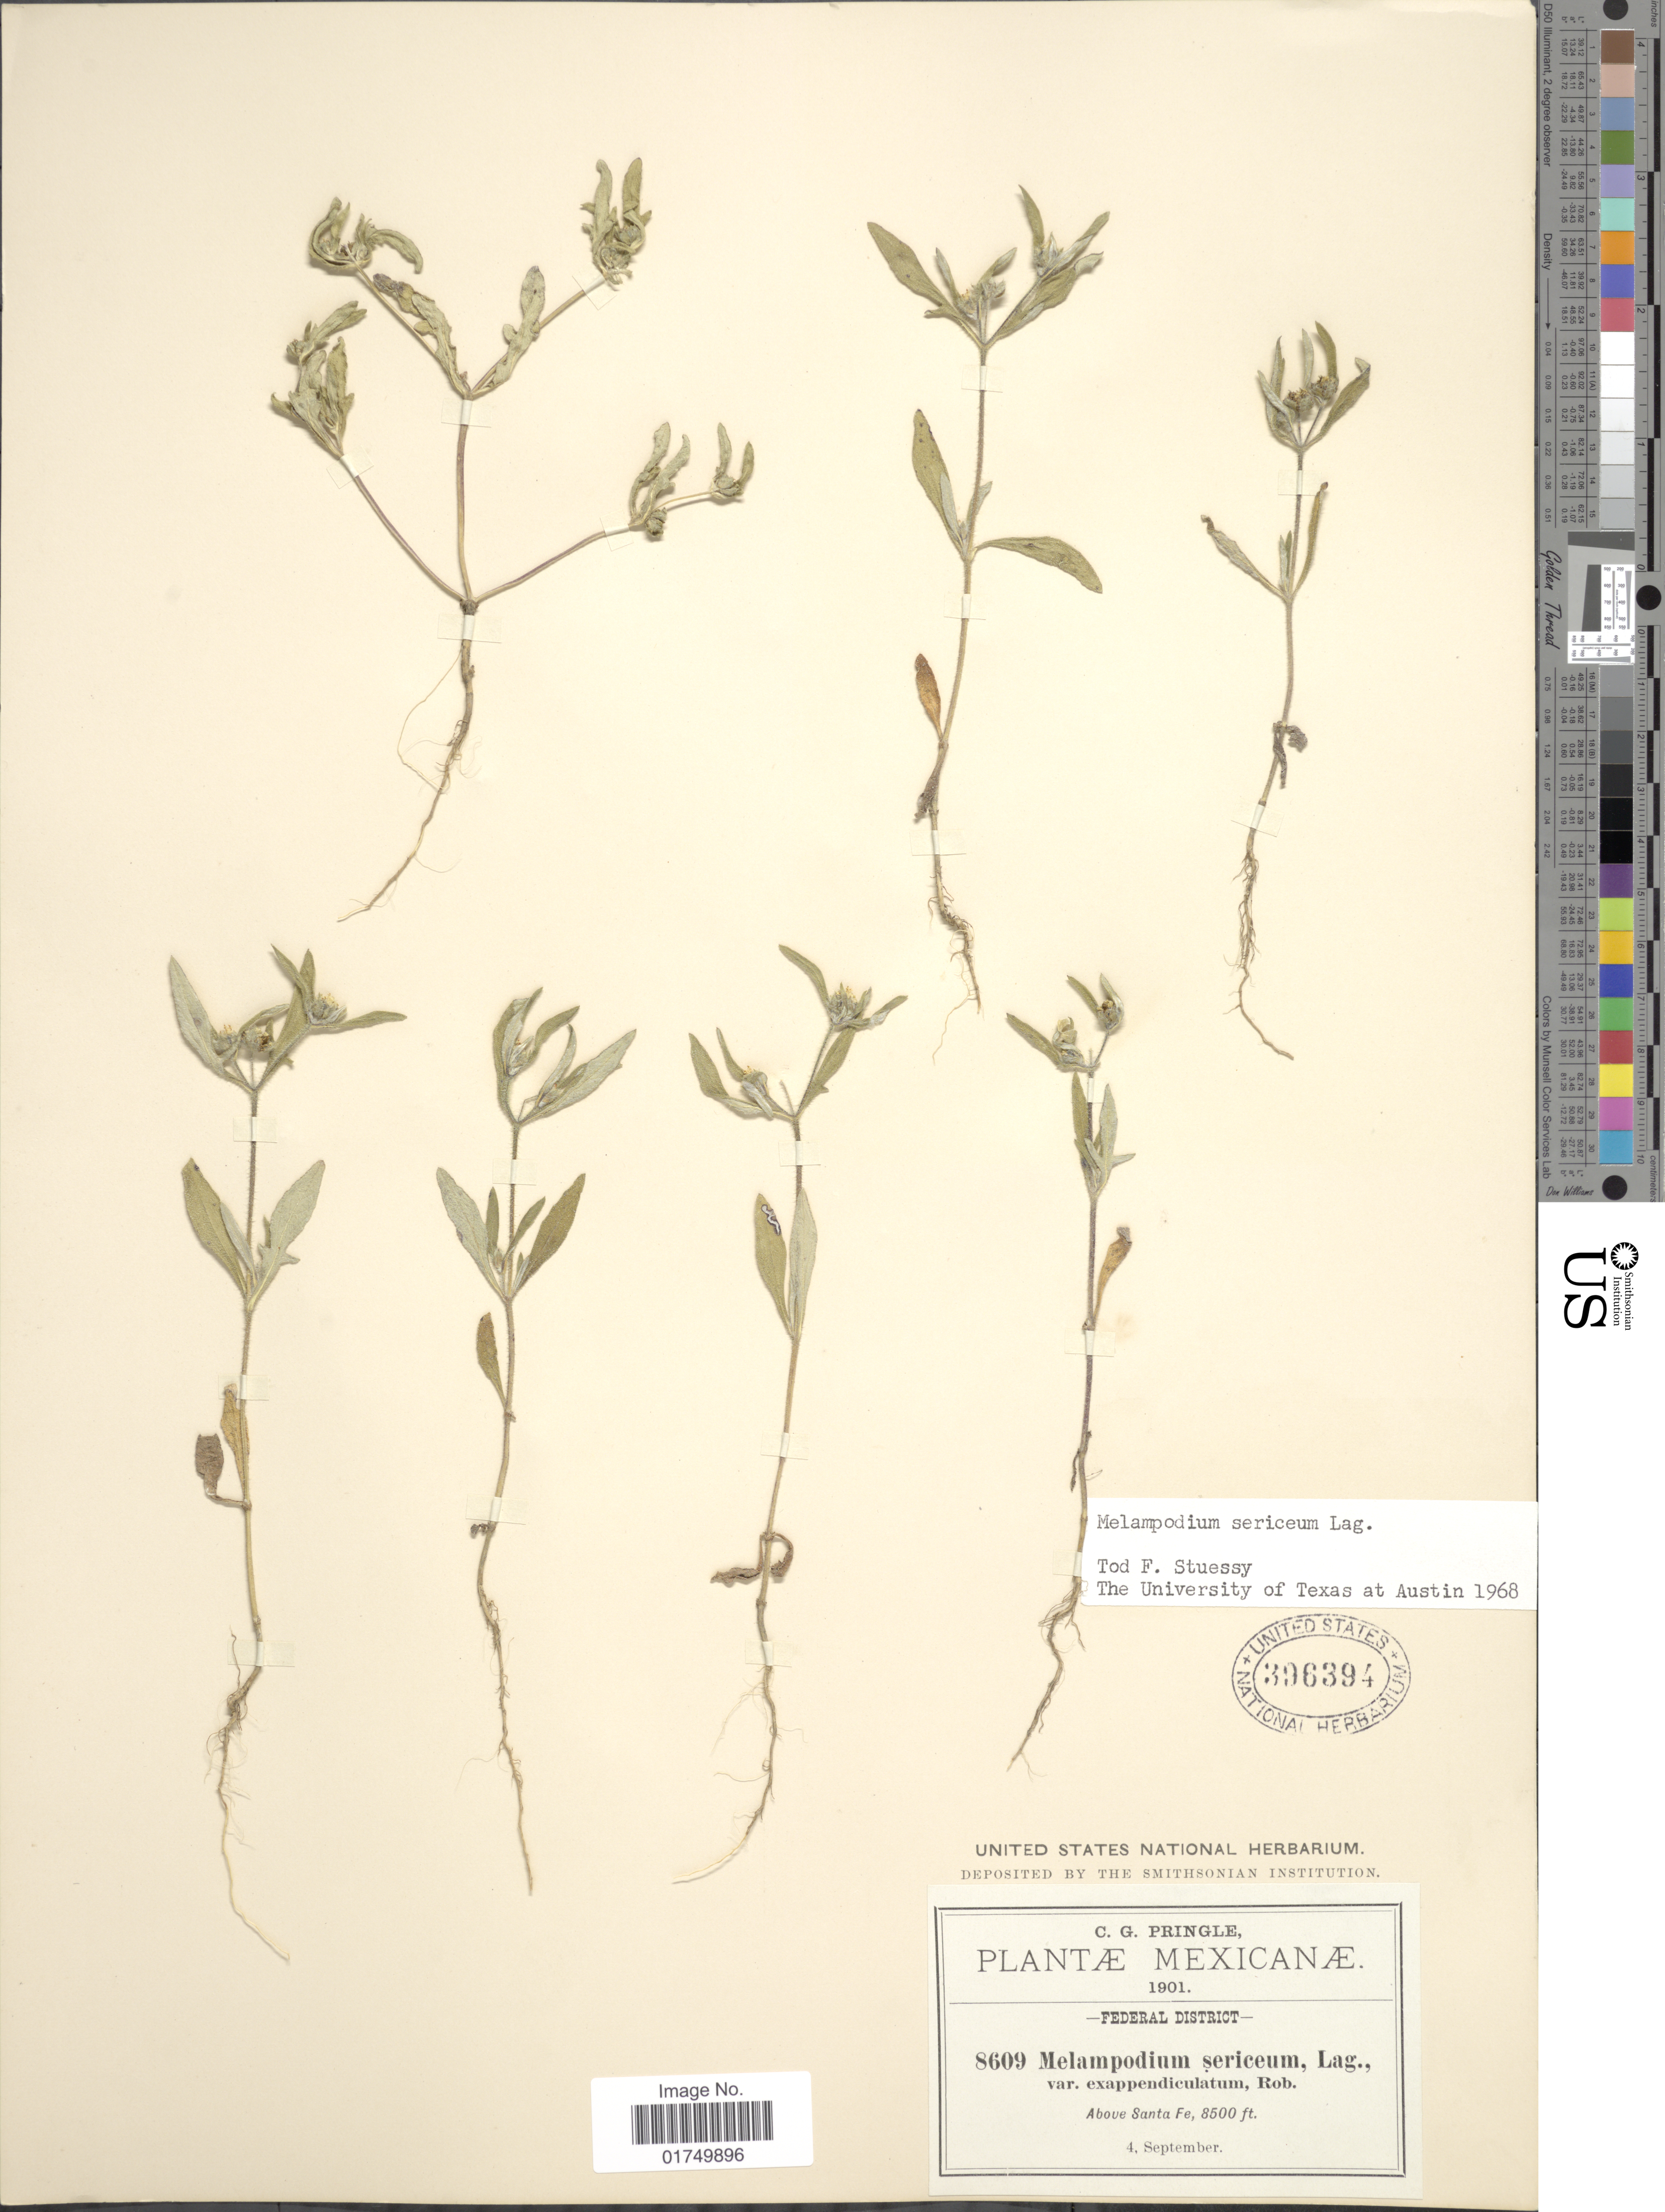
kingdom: Plantae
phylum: Tracheophyta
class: Magnoliopsida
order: Asterales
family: Asteraceae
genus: Melampodium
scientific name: Melampodium sericeum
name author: Kunth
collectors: C. G. Pringle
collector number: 8609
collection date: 1901-09-04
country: Mexico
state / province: Distrito Federal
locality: Federal District. Above Santa Fe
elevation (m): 2591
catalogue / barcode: US 396394